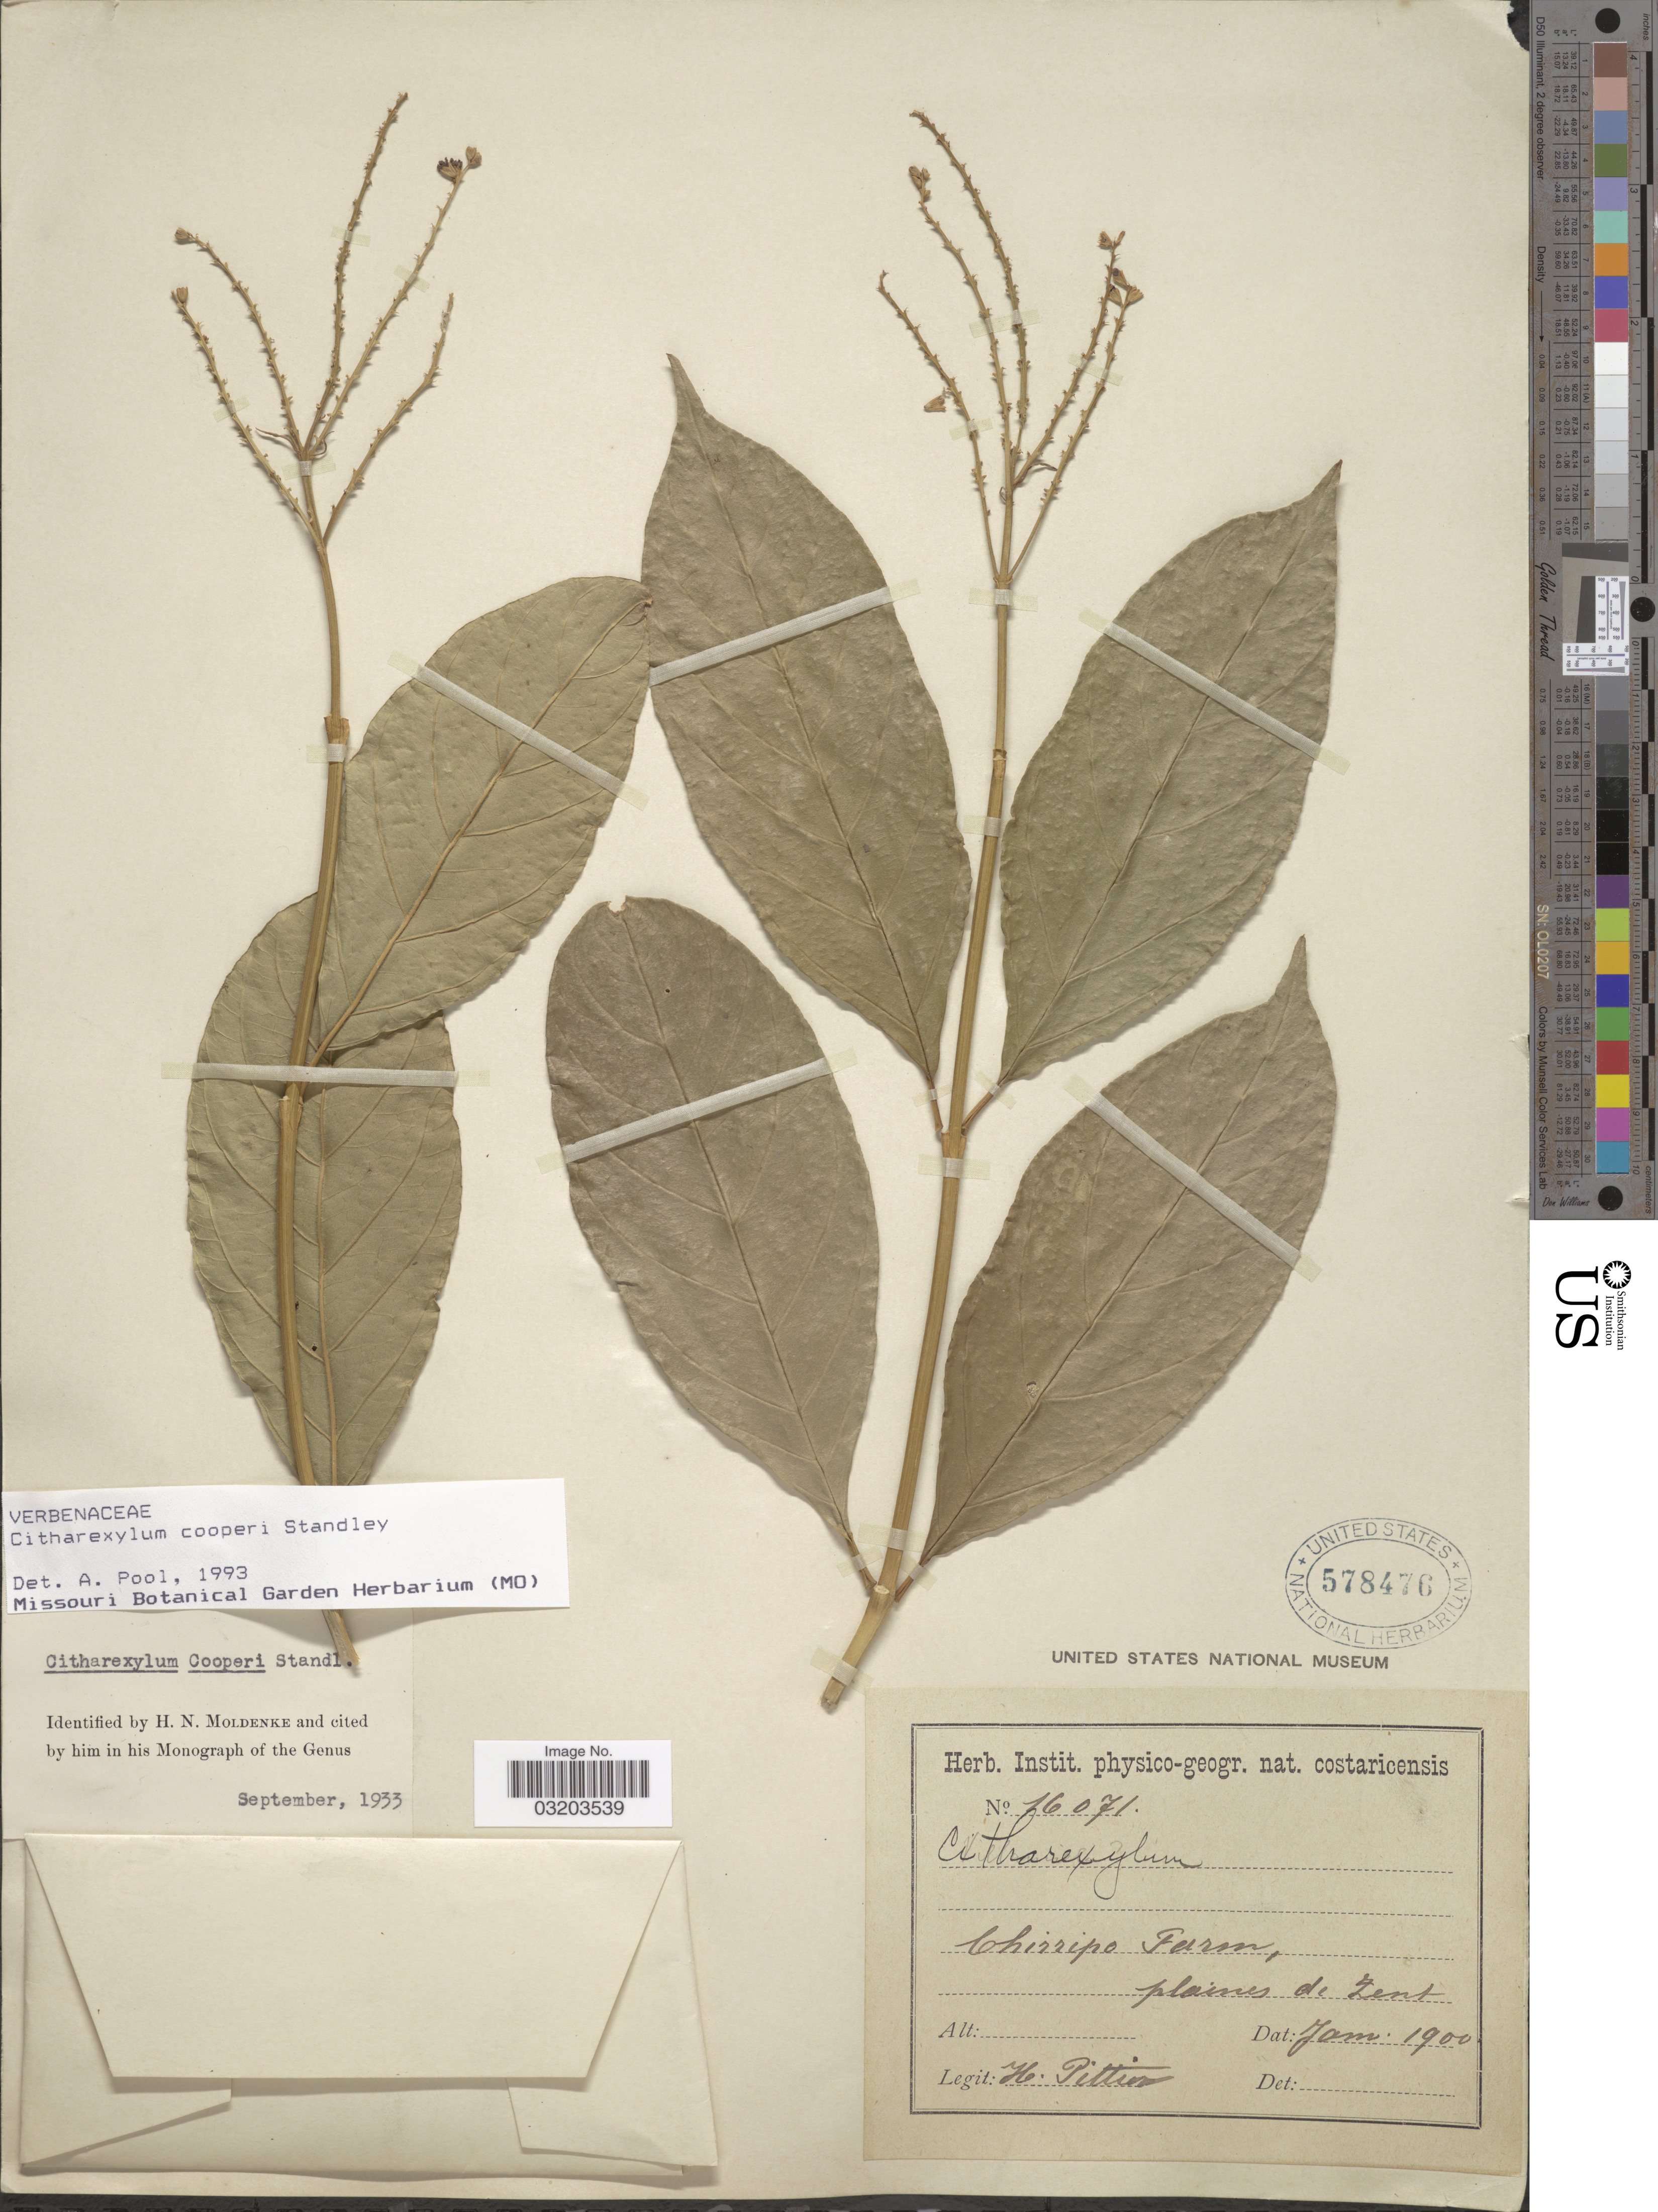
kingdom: Plantae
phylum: Tracheophyta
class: Magnoliopsida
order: Lamiales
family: Verbenaceae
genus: Citharexylum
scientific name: Citharexylum cooperi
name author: Standl.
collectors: H. F. Pittier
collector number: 16071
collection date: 1900-01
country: Costa Rica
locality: Chirripo Farm, plaines de Zent.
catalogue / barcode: US 578476